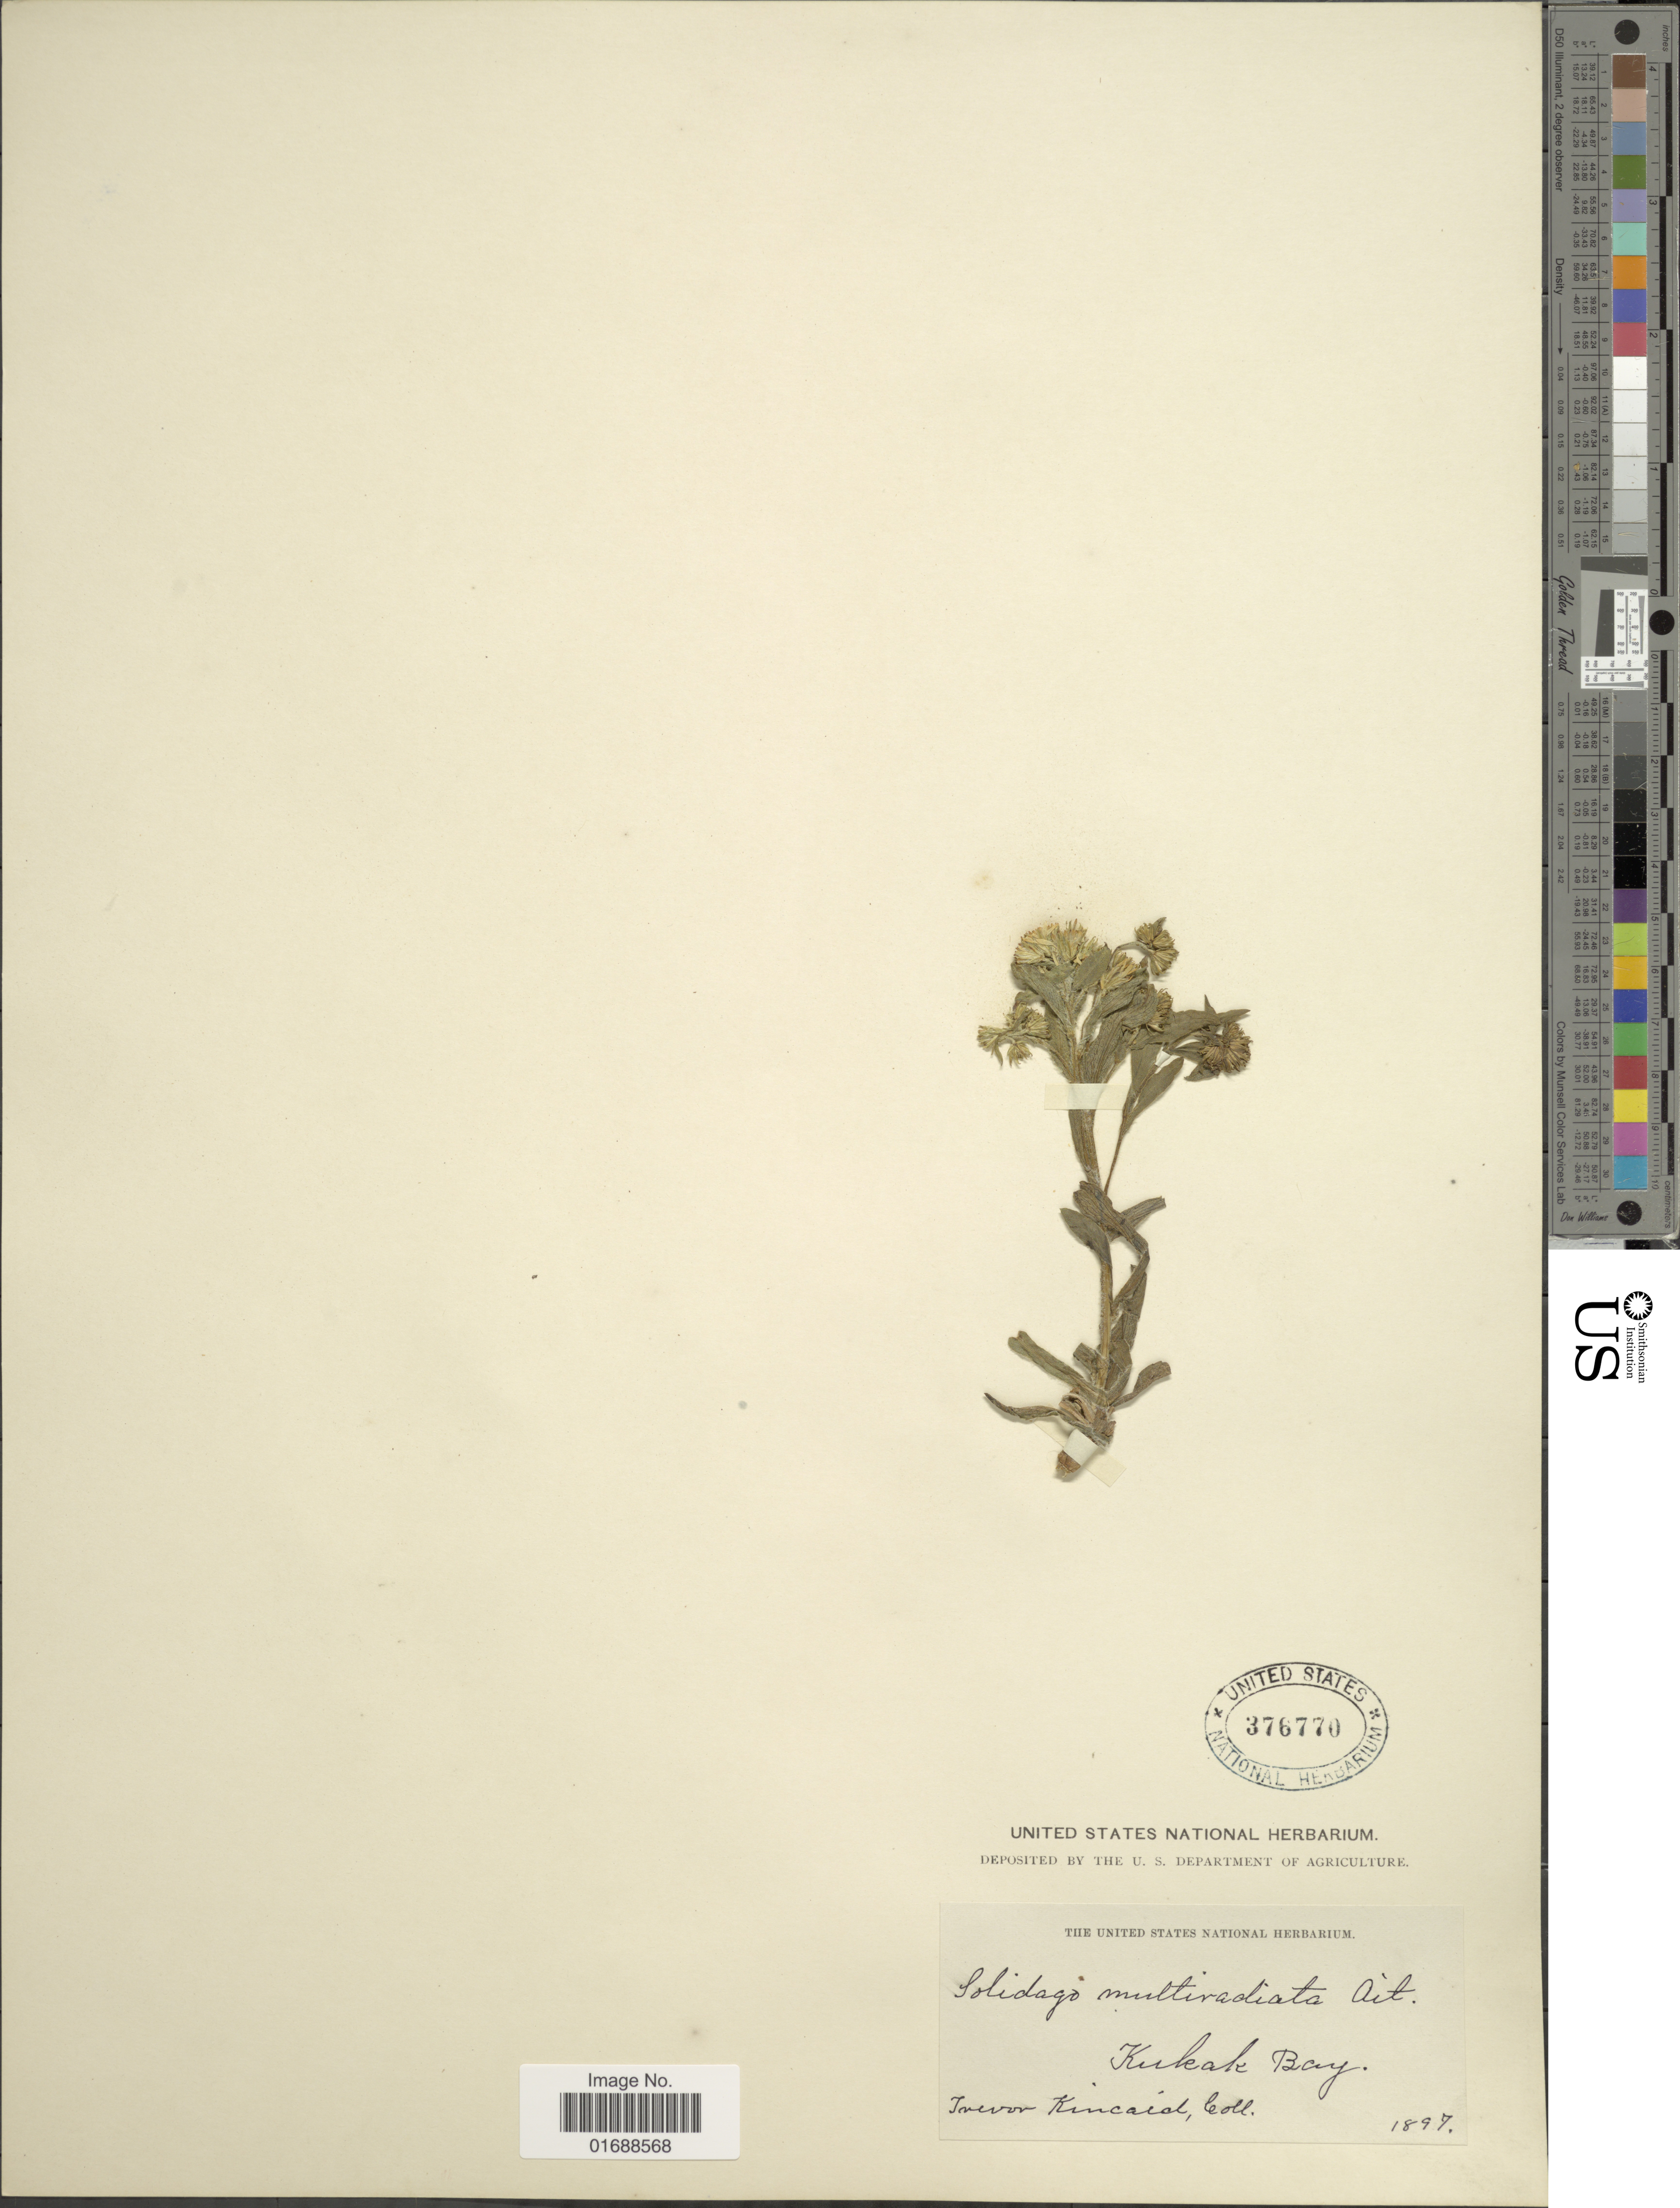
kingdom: Plantae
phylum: Tracheophyta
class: Magnoliopsida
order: Asterales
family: Asteraceae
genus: Solidago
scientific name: Solidago multiradiata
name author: Aiton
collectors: T. C. Kincaid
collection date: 1897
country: United States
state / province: Alaska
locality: Kukak Bay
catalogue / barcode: US 376770